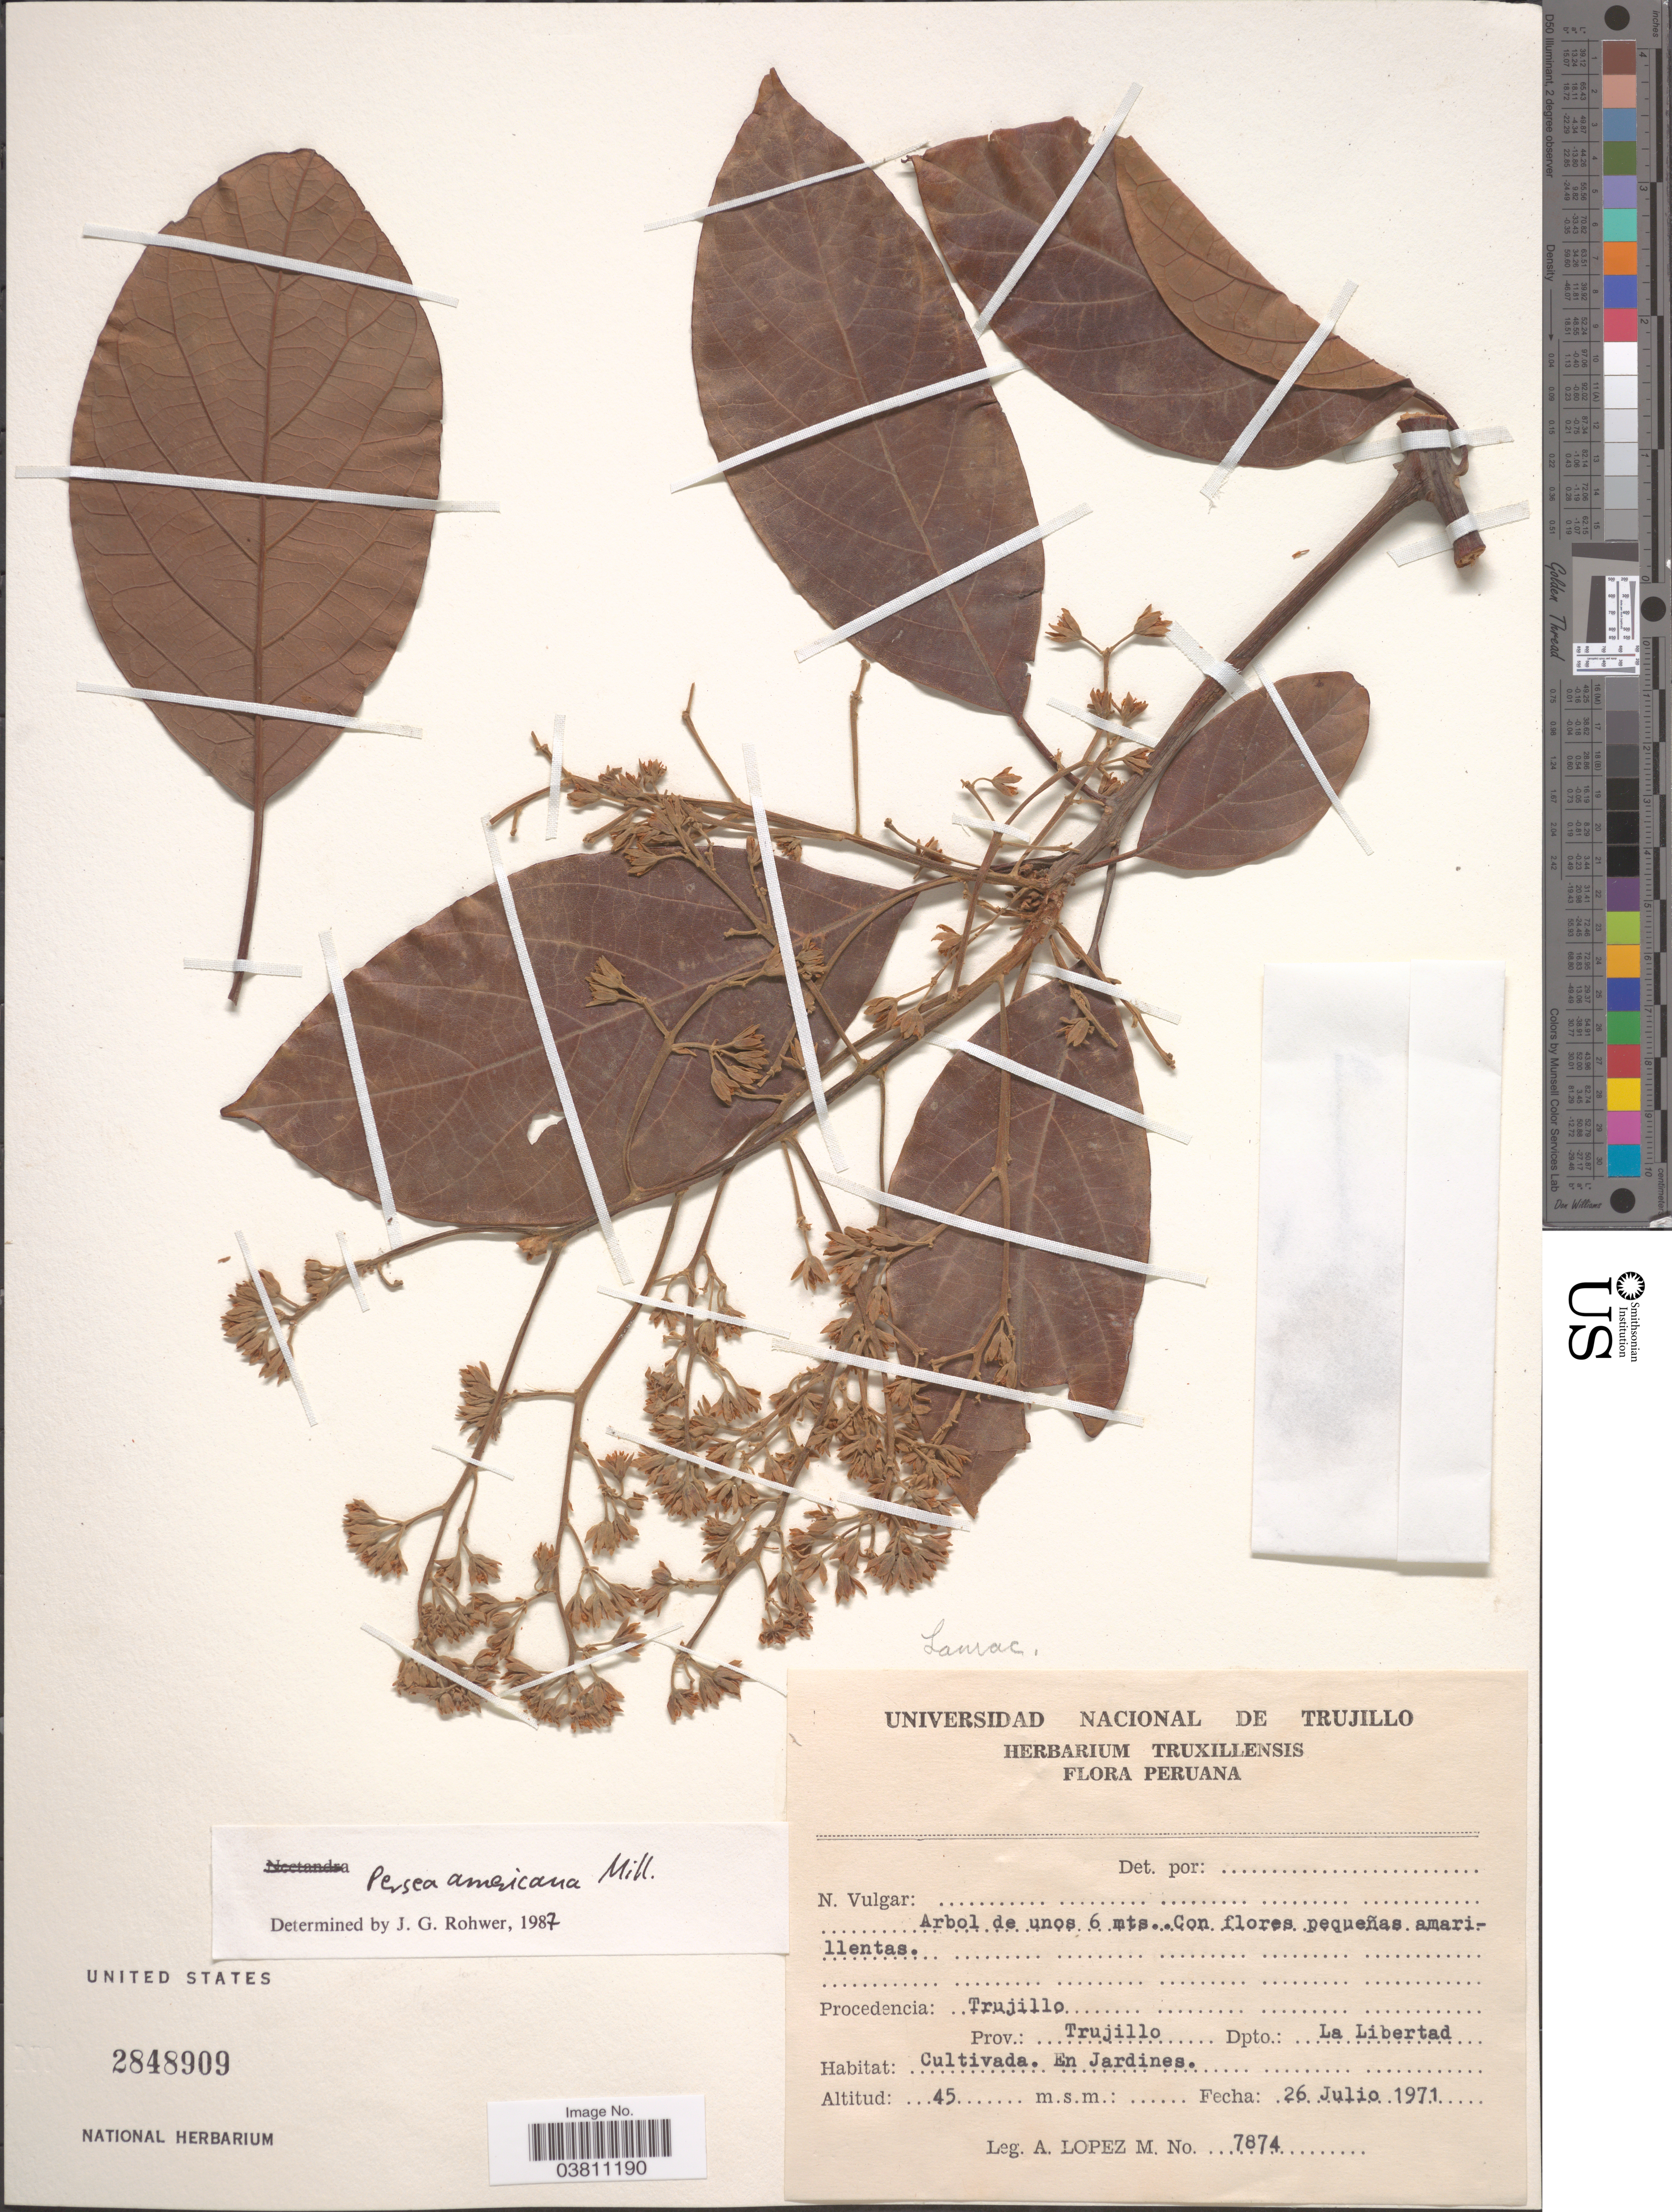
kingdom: Plantae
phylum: Tracheophyta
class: Magnoliopsida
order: Laurales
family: Lauraceae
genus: Persea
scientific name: Persea americana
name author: Mill.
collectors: A. López M.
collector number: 7874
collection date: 1971-07-26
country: Peru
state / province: La Libertad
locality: Trujillo. Prov.: Trujillo. Dpto.: La Libertad. En Jardines.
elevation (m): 45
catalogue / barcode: US 2848909